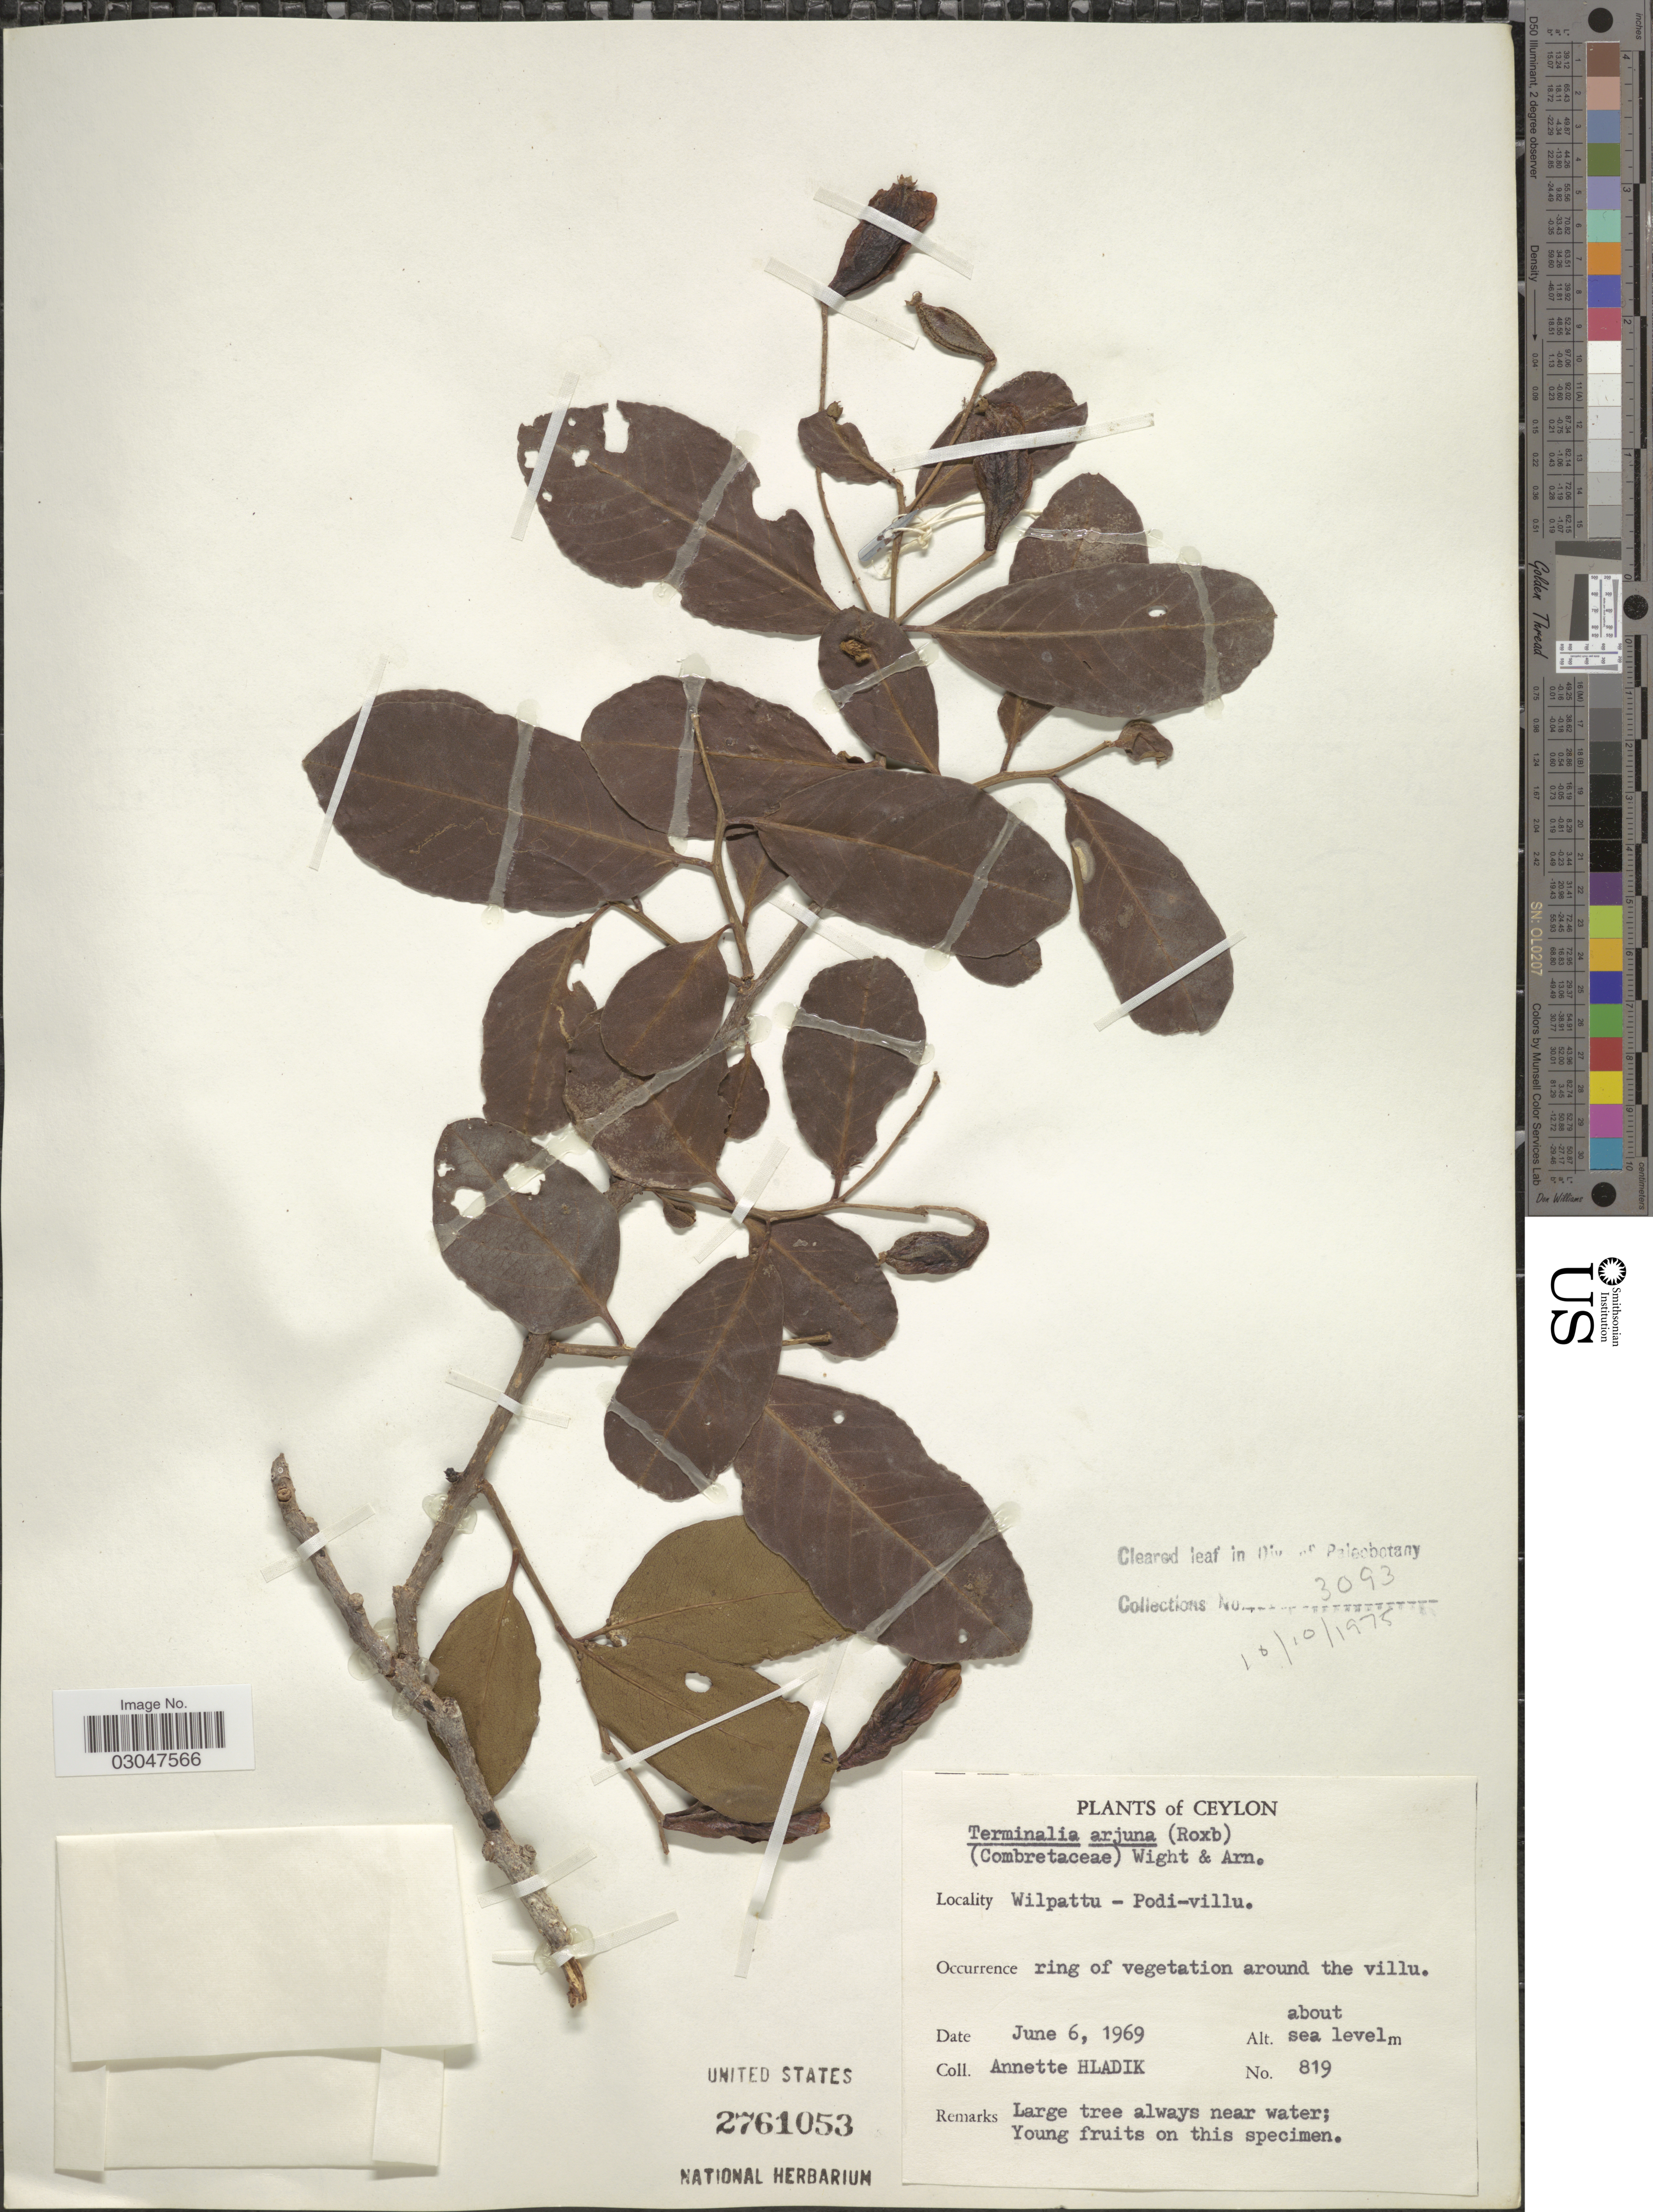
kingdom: Plantae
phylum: Tracheophyta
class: Magnoliopsida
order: Myrtales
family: Combretaceae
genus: Terminalia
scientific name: Terminalia arjuna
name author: (Roxb. ex DC.) Wight & Arn.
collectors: A. Hladik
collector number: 819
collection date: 1969-06-06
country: Sri Lanka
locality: Ceylon. Wilpattu - Podi-villu. Ring of vegetation around the villu.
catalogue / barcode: US 2761053